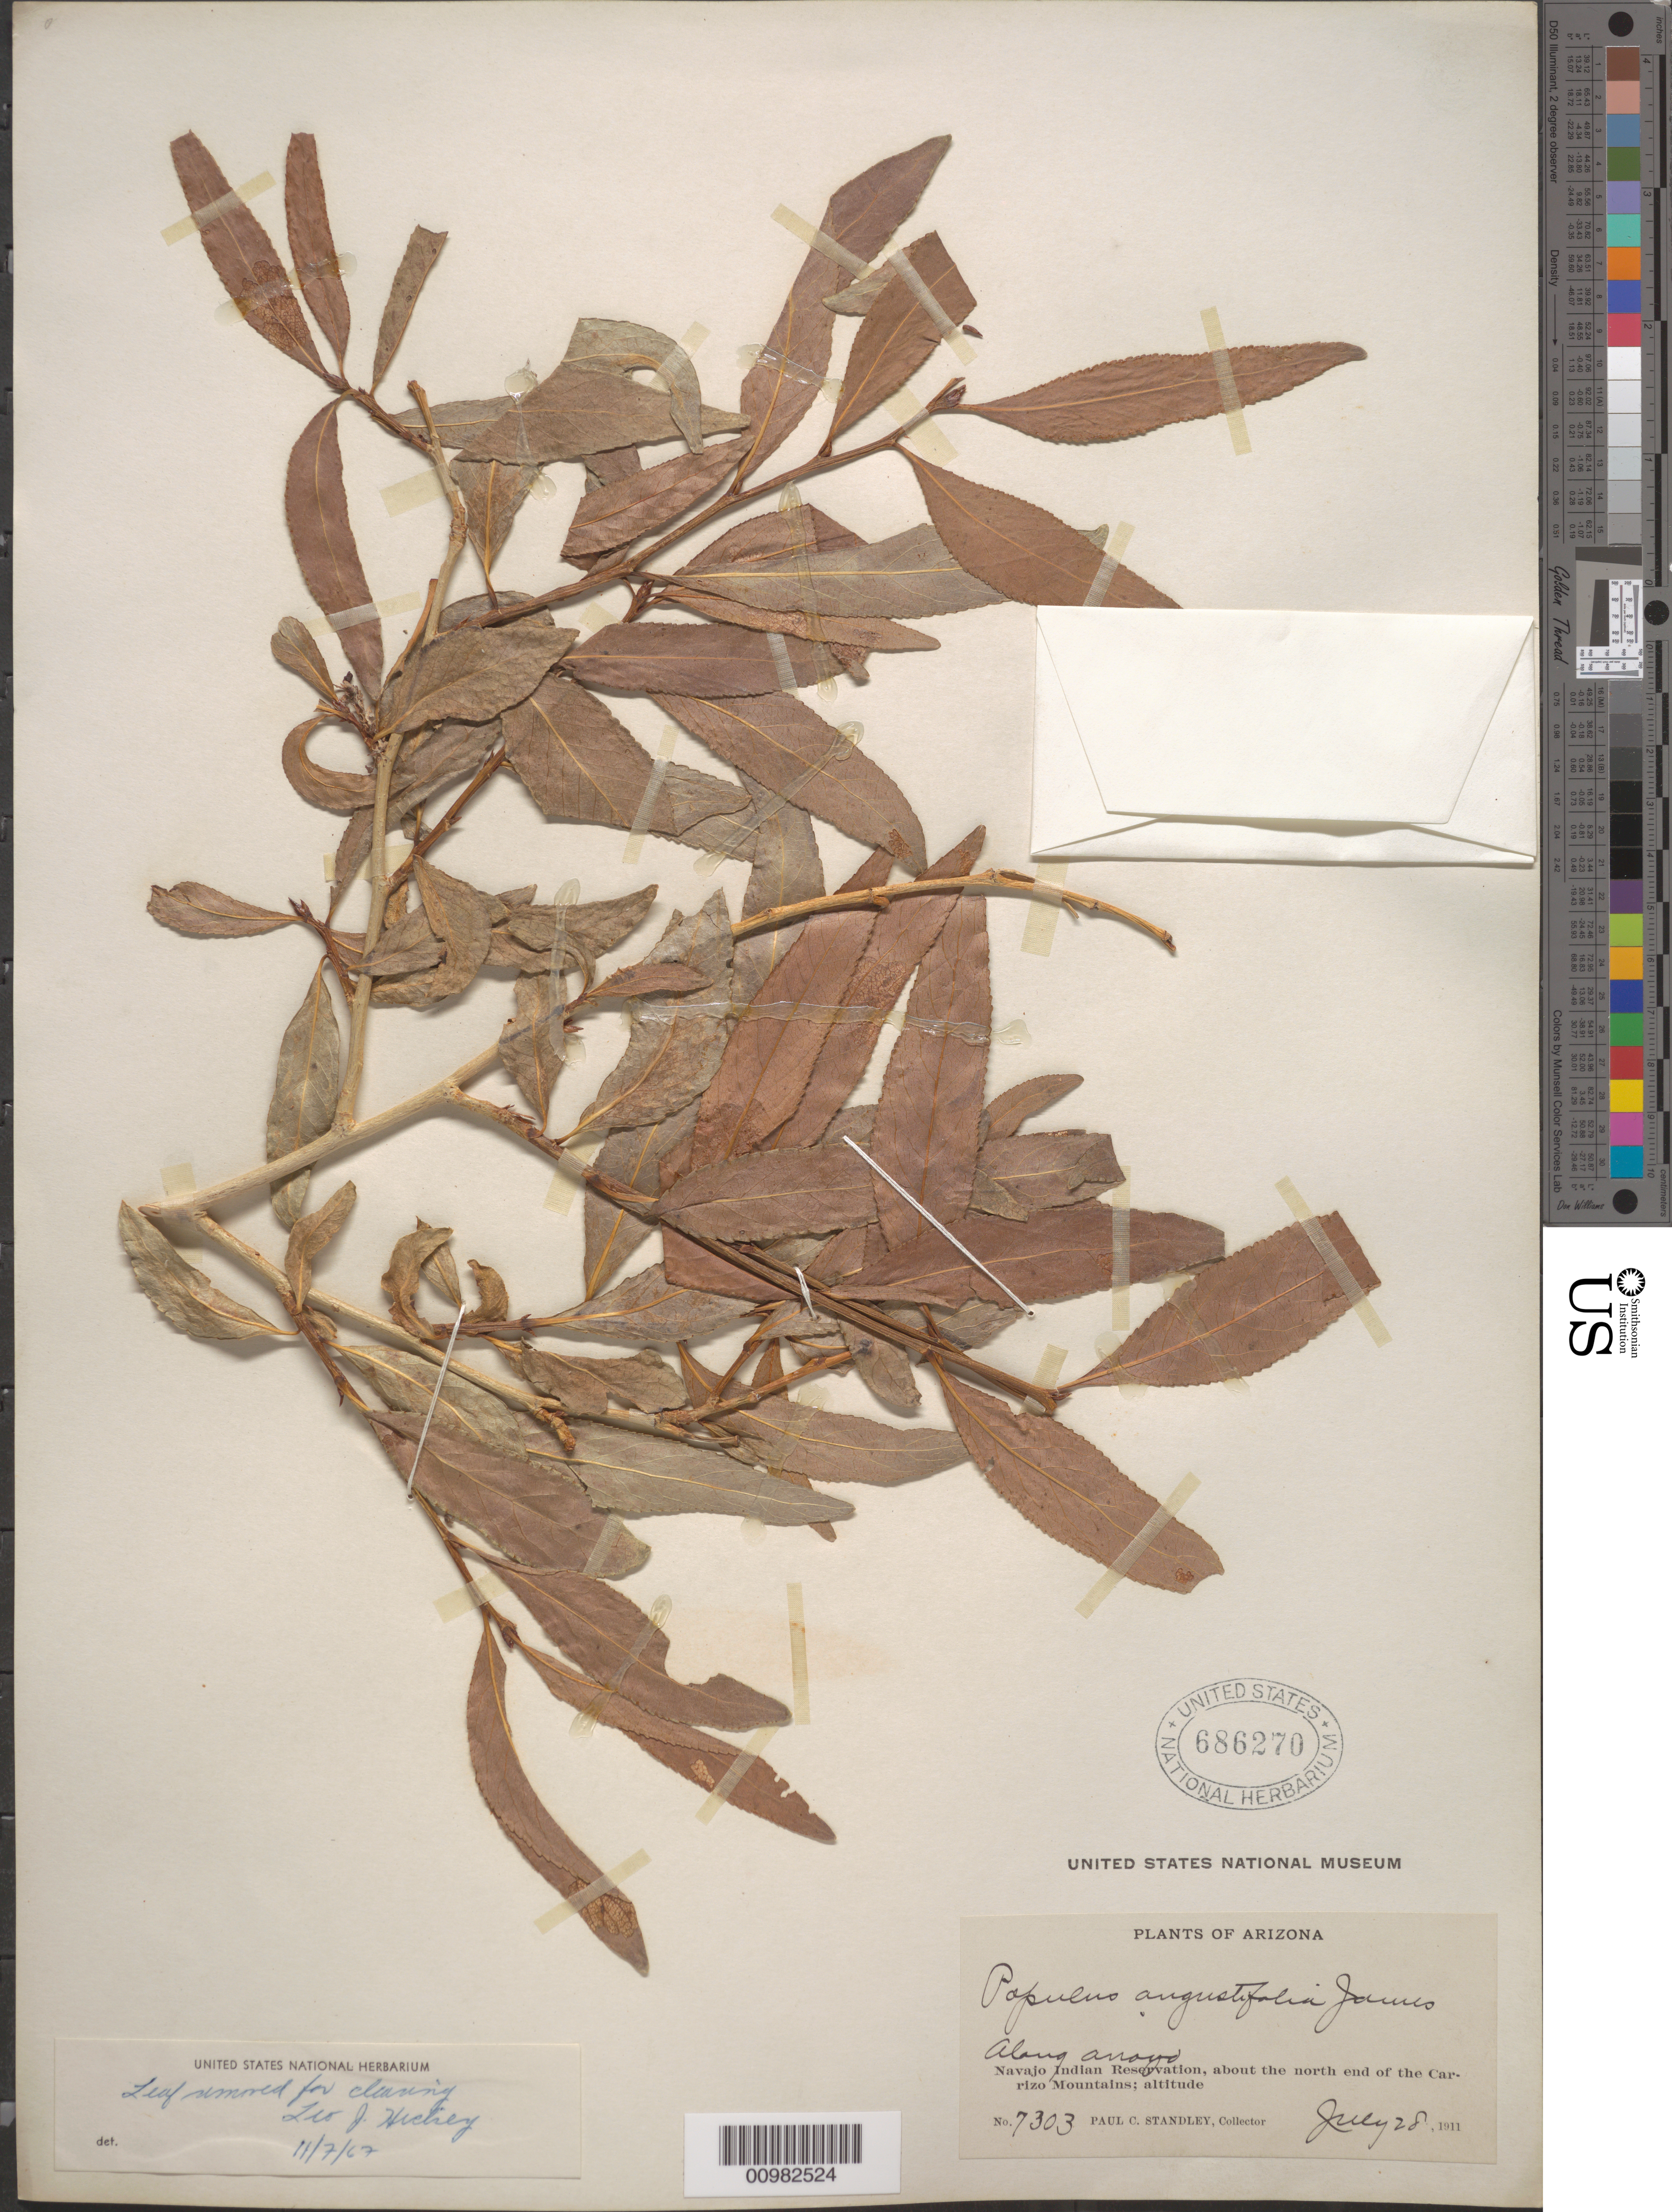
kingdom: Plantae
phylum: Tracheophyta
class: Magnoliopsida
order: Malpighiales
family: Salicaceae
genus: Populus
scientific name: Populus angustifolia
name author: E. James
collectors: P. C. Standley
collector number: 7303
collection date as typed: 28 Jul 1911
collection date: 1911-07-28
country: United States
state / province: Arizona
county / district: Apache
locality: Navajo Indian Reservation, about the N end of the Carrizo Mountains, along Anayo.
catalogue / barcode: US 686270